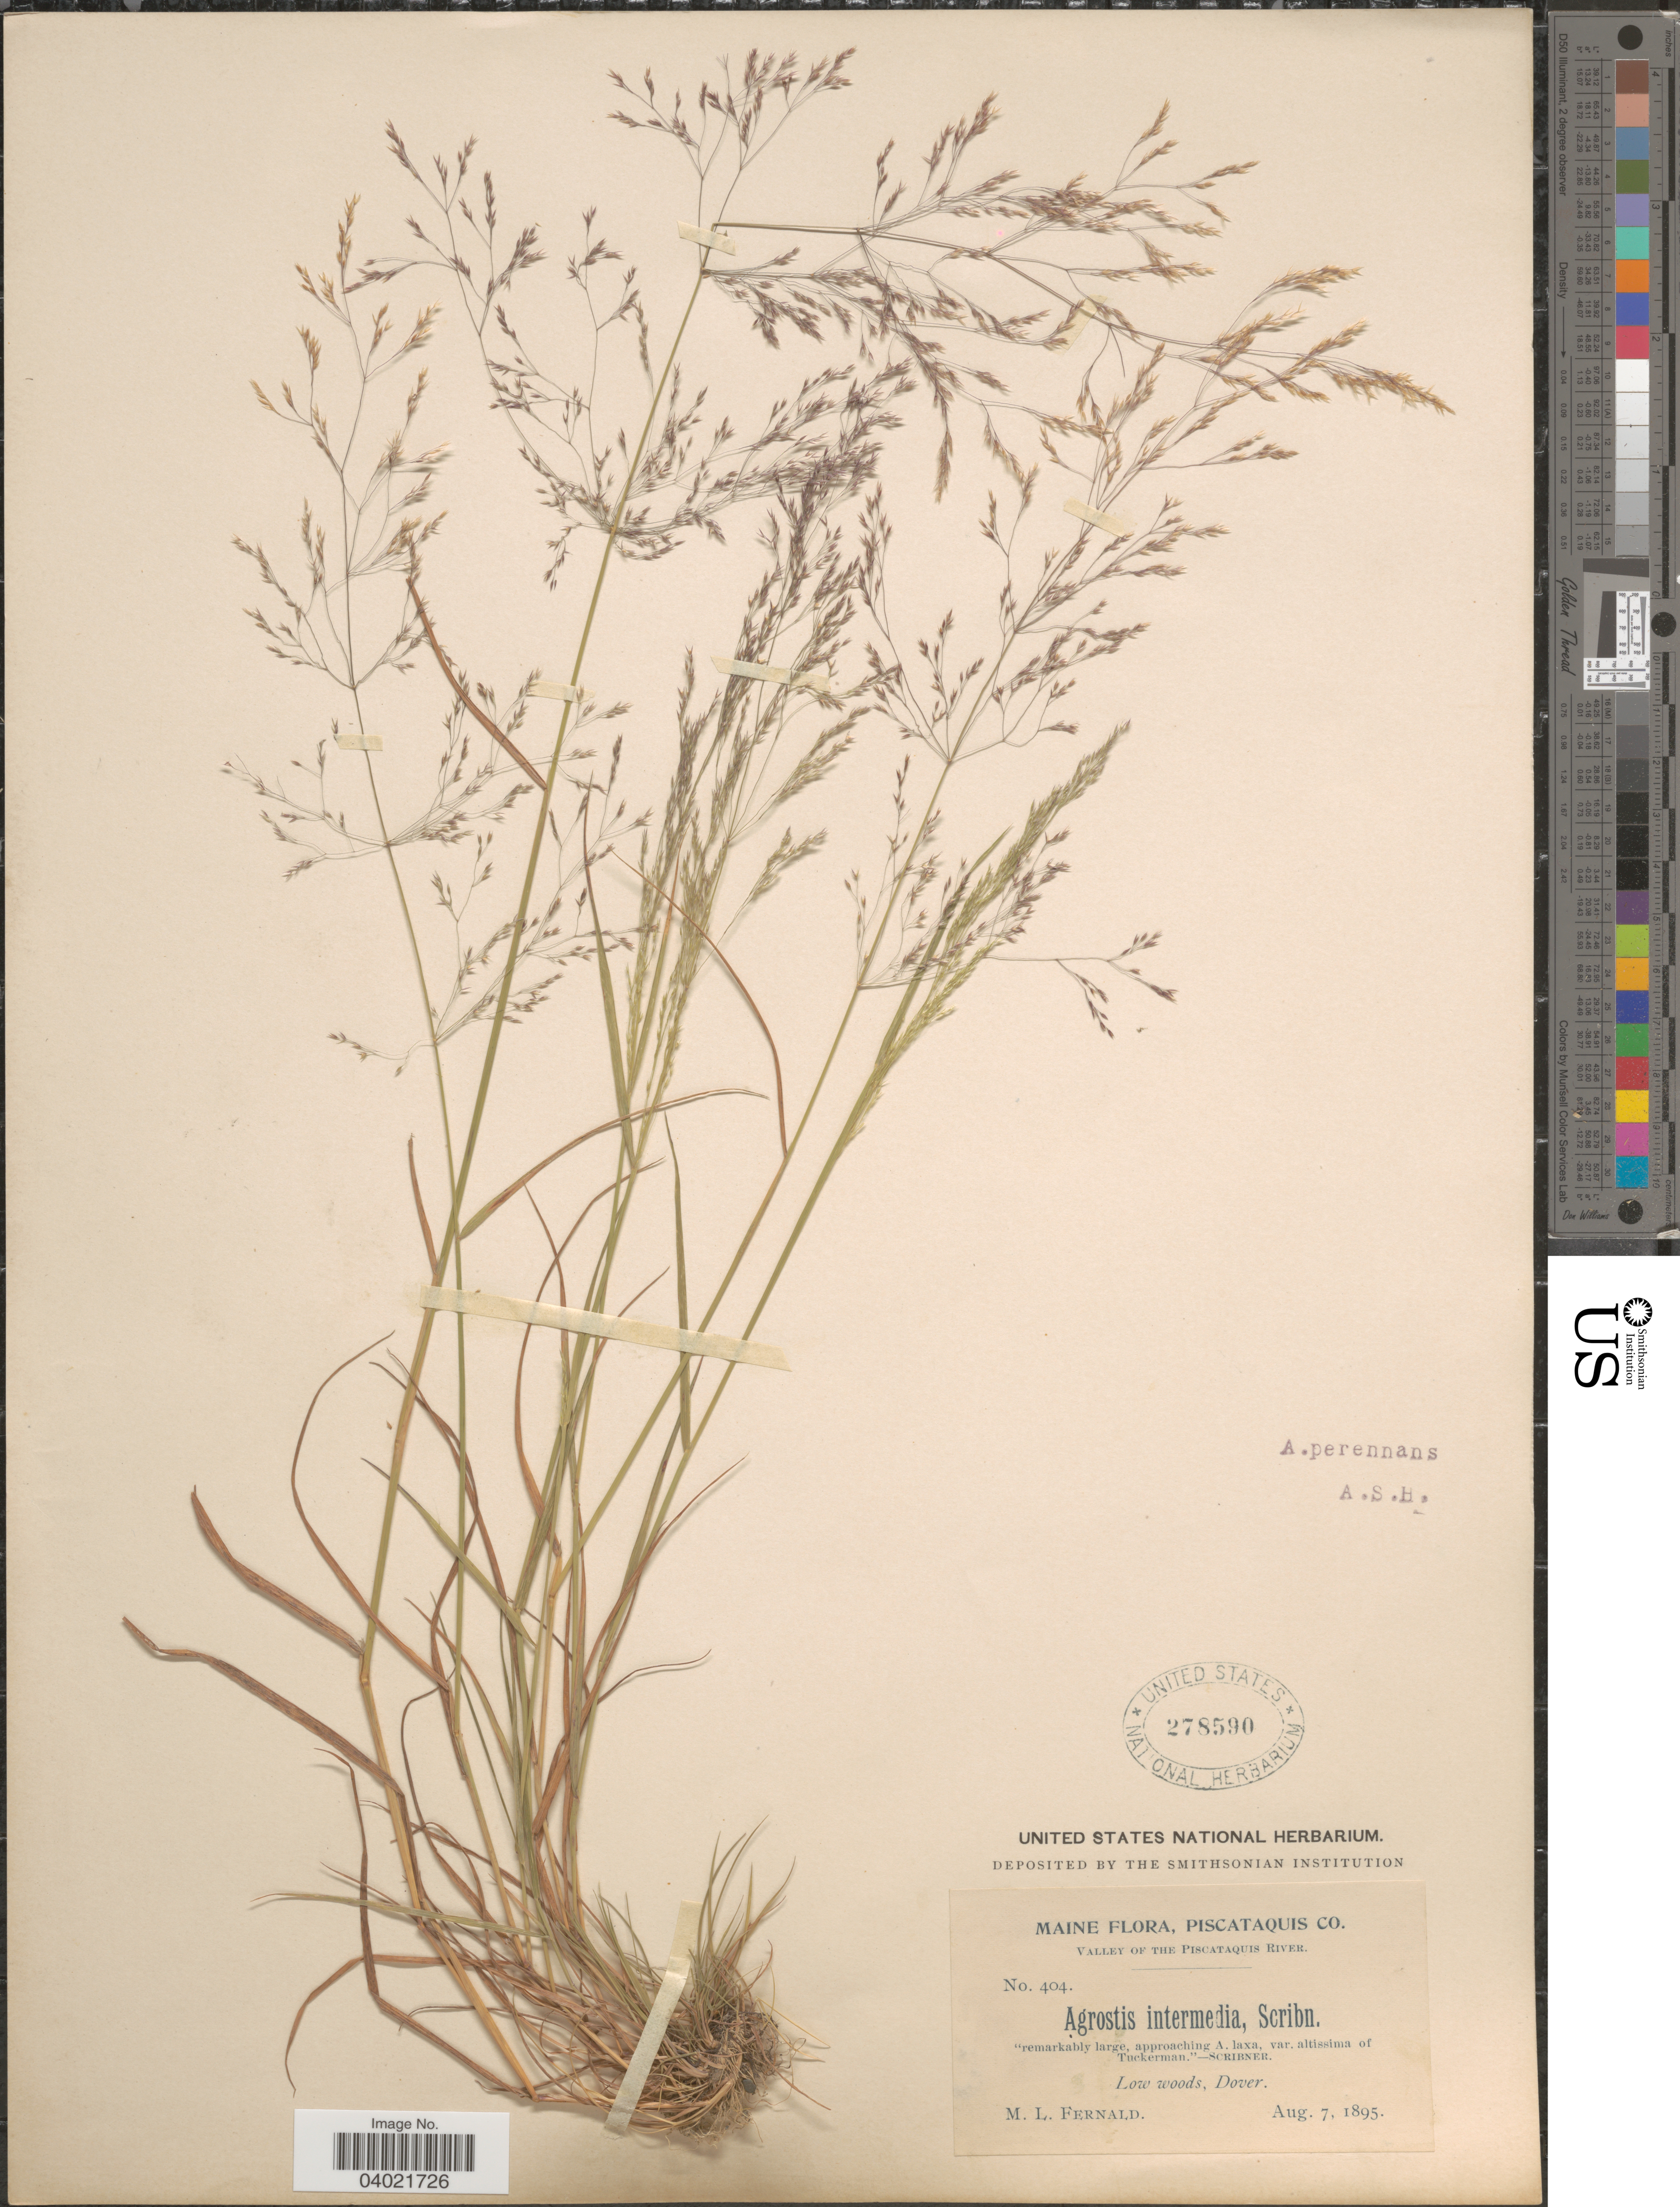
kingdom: Plantae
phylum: Tracheophyta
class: Liliopsida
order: Poales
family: Poaceae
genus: Agrostis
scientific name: Agrostis perennans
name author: (Walter) Tuck.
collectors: M. L. Fernald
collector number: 404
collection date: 1895-08-07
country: United States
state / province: Maine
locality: Piscataquis Co. Valley of the Piscataquis River. Dover.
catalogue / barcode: US 278590